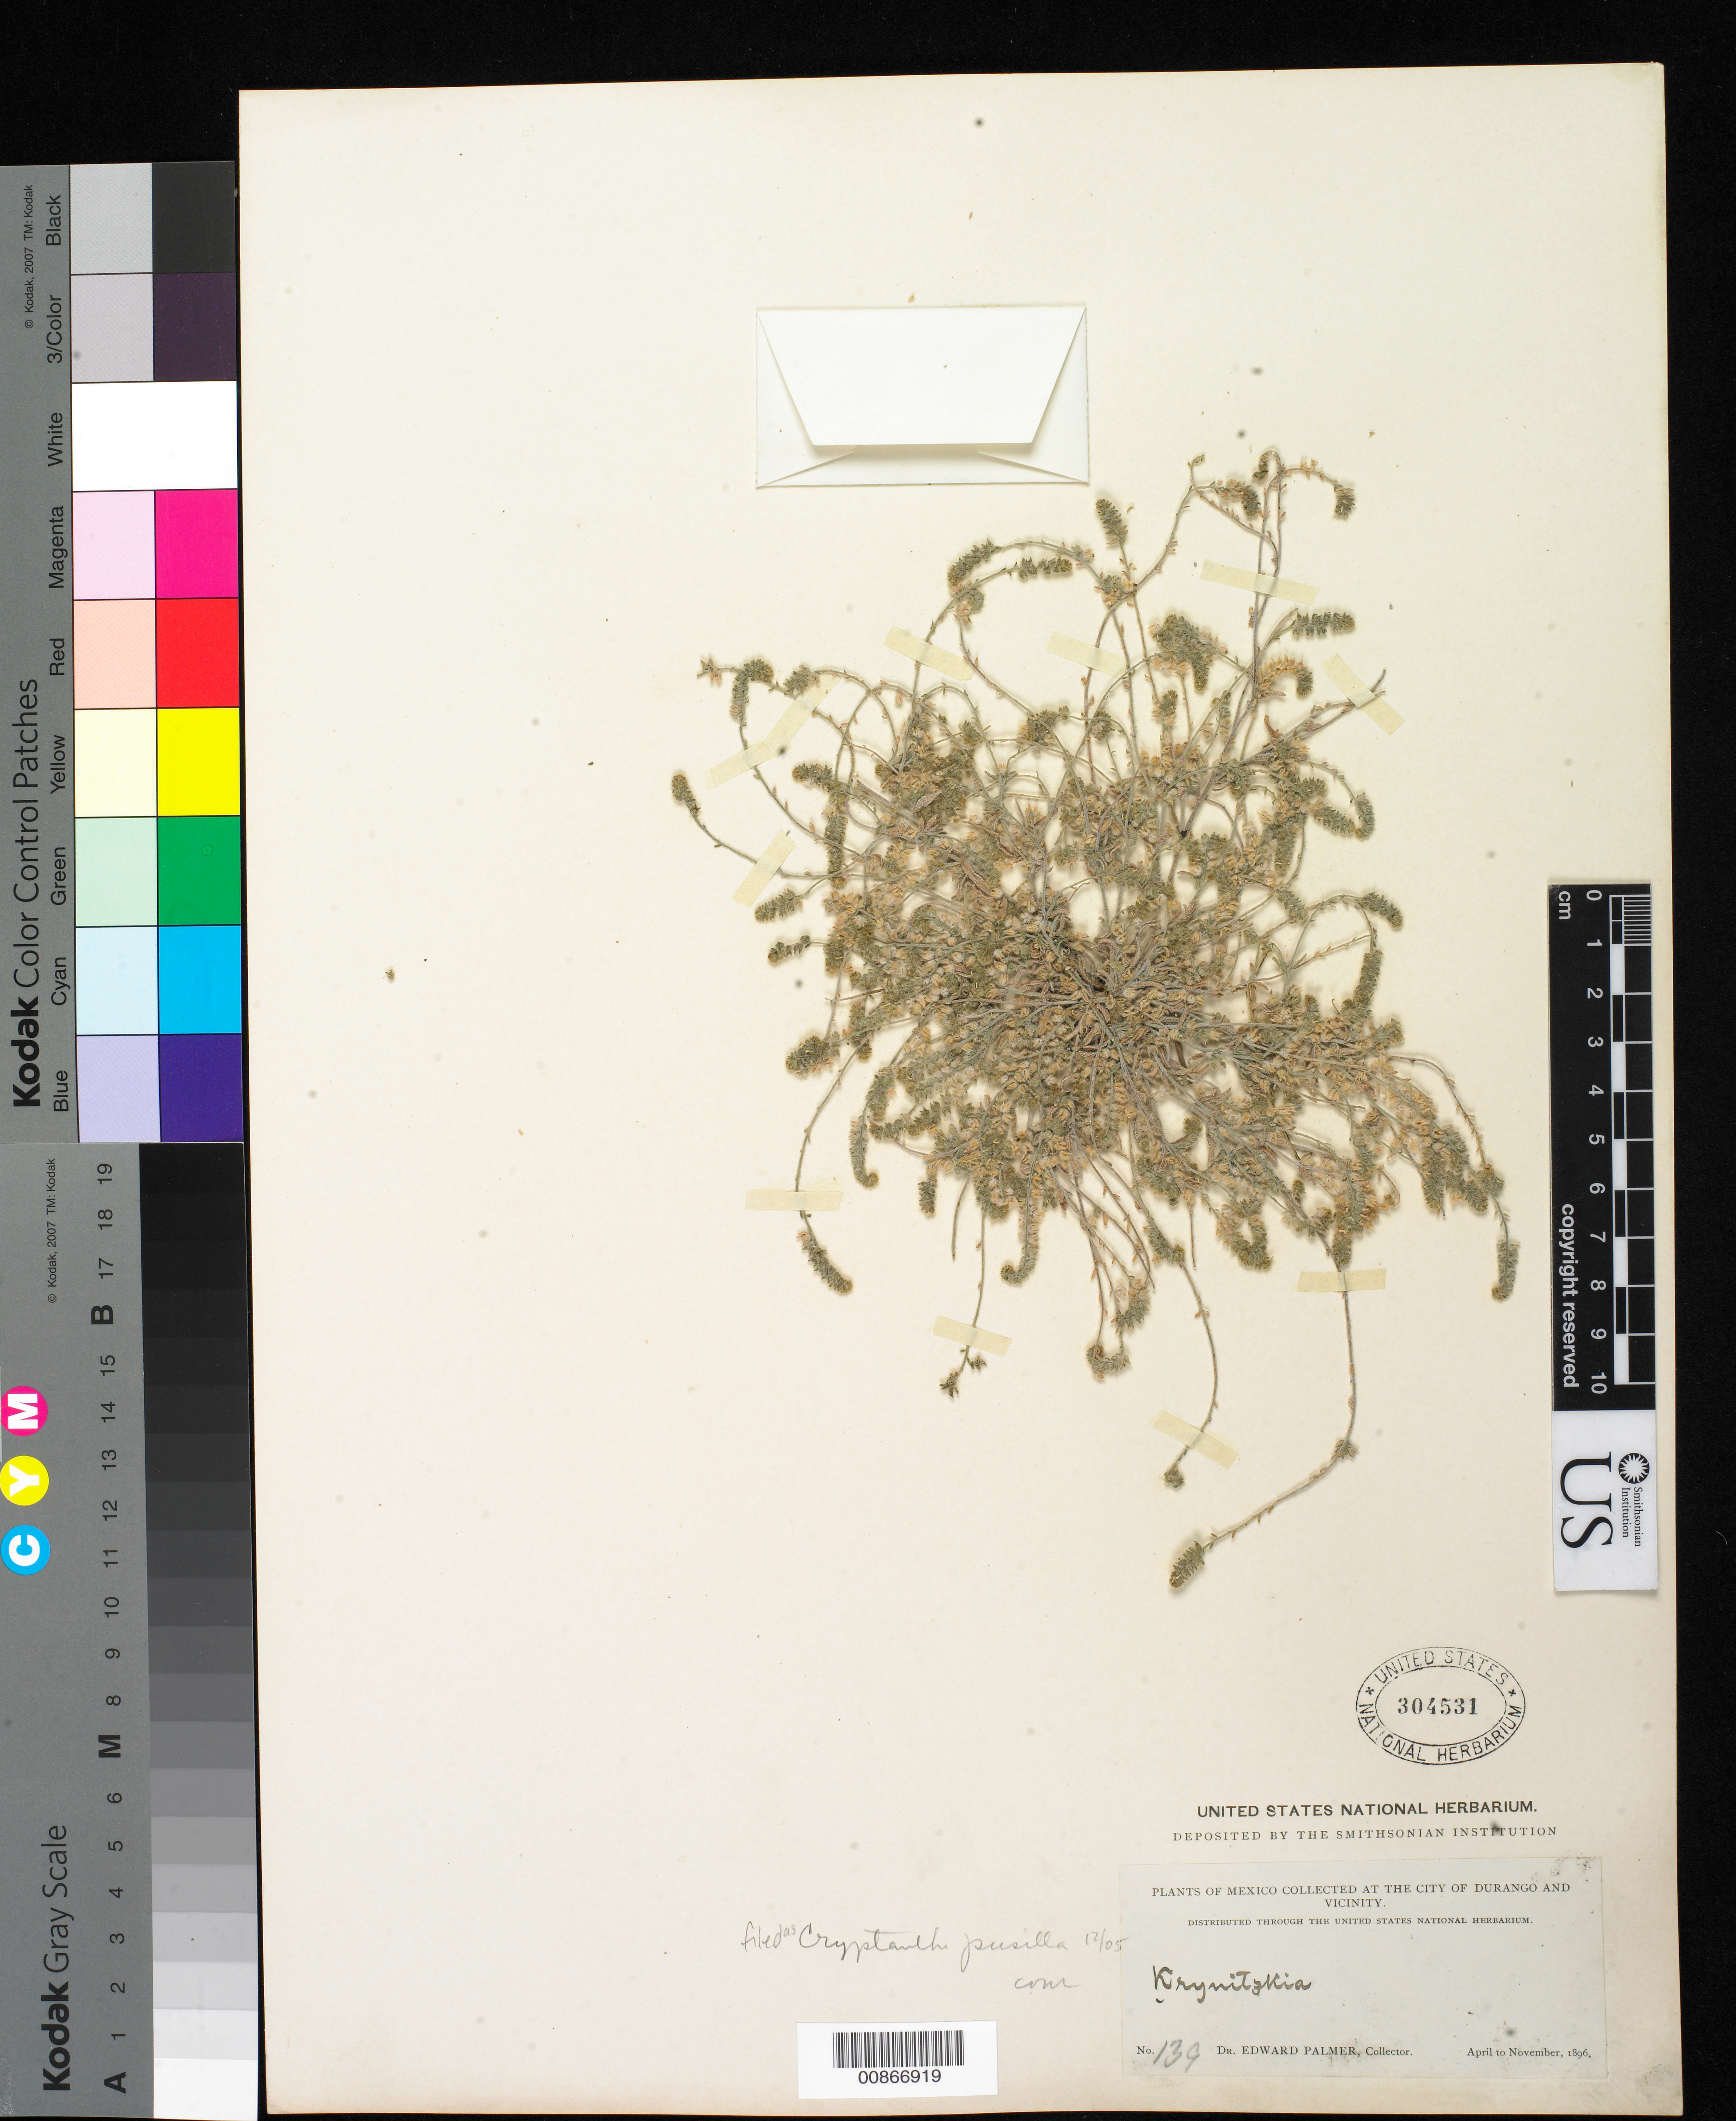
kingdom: Plantae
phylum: Tracheophyta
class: Magnoliopsida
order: Boraginales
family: Boraginaceae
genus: Cryptantha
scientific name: Cryptantha pumila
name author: A. Heller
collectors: E. Palmer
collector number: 139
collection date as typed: Apr 1896 to -- Nov 1896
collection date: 1896-04/1896-11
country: Mexico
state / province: Durango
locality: City of Durango and vicinity.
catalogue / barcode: US 304531